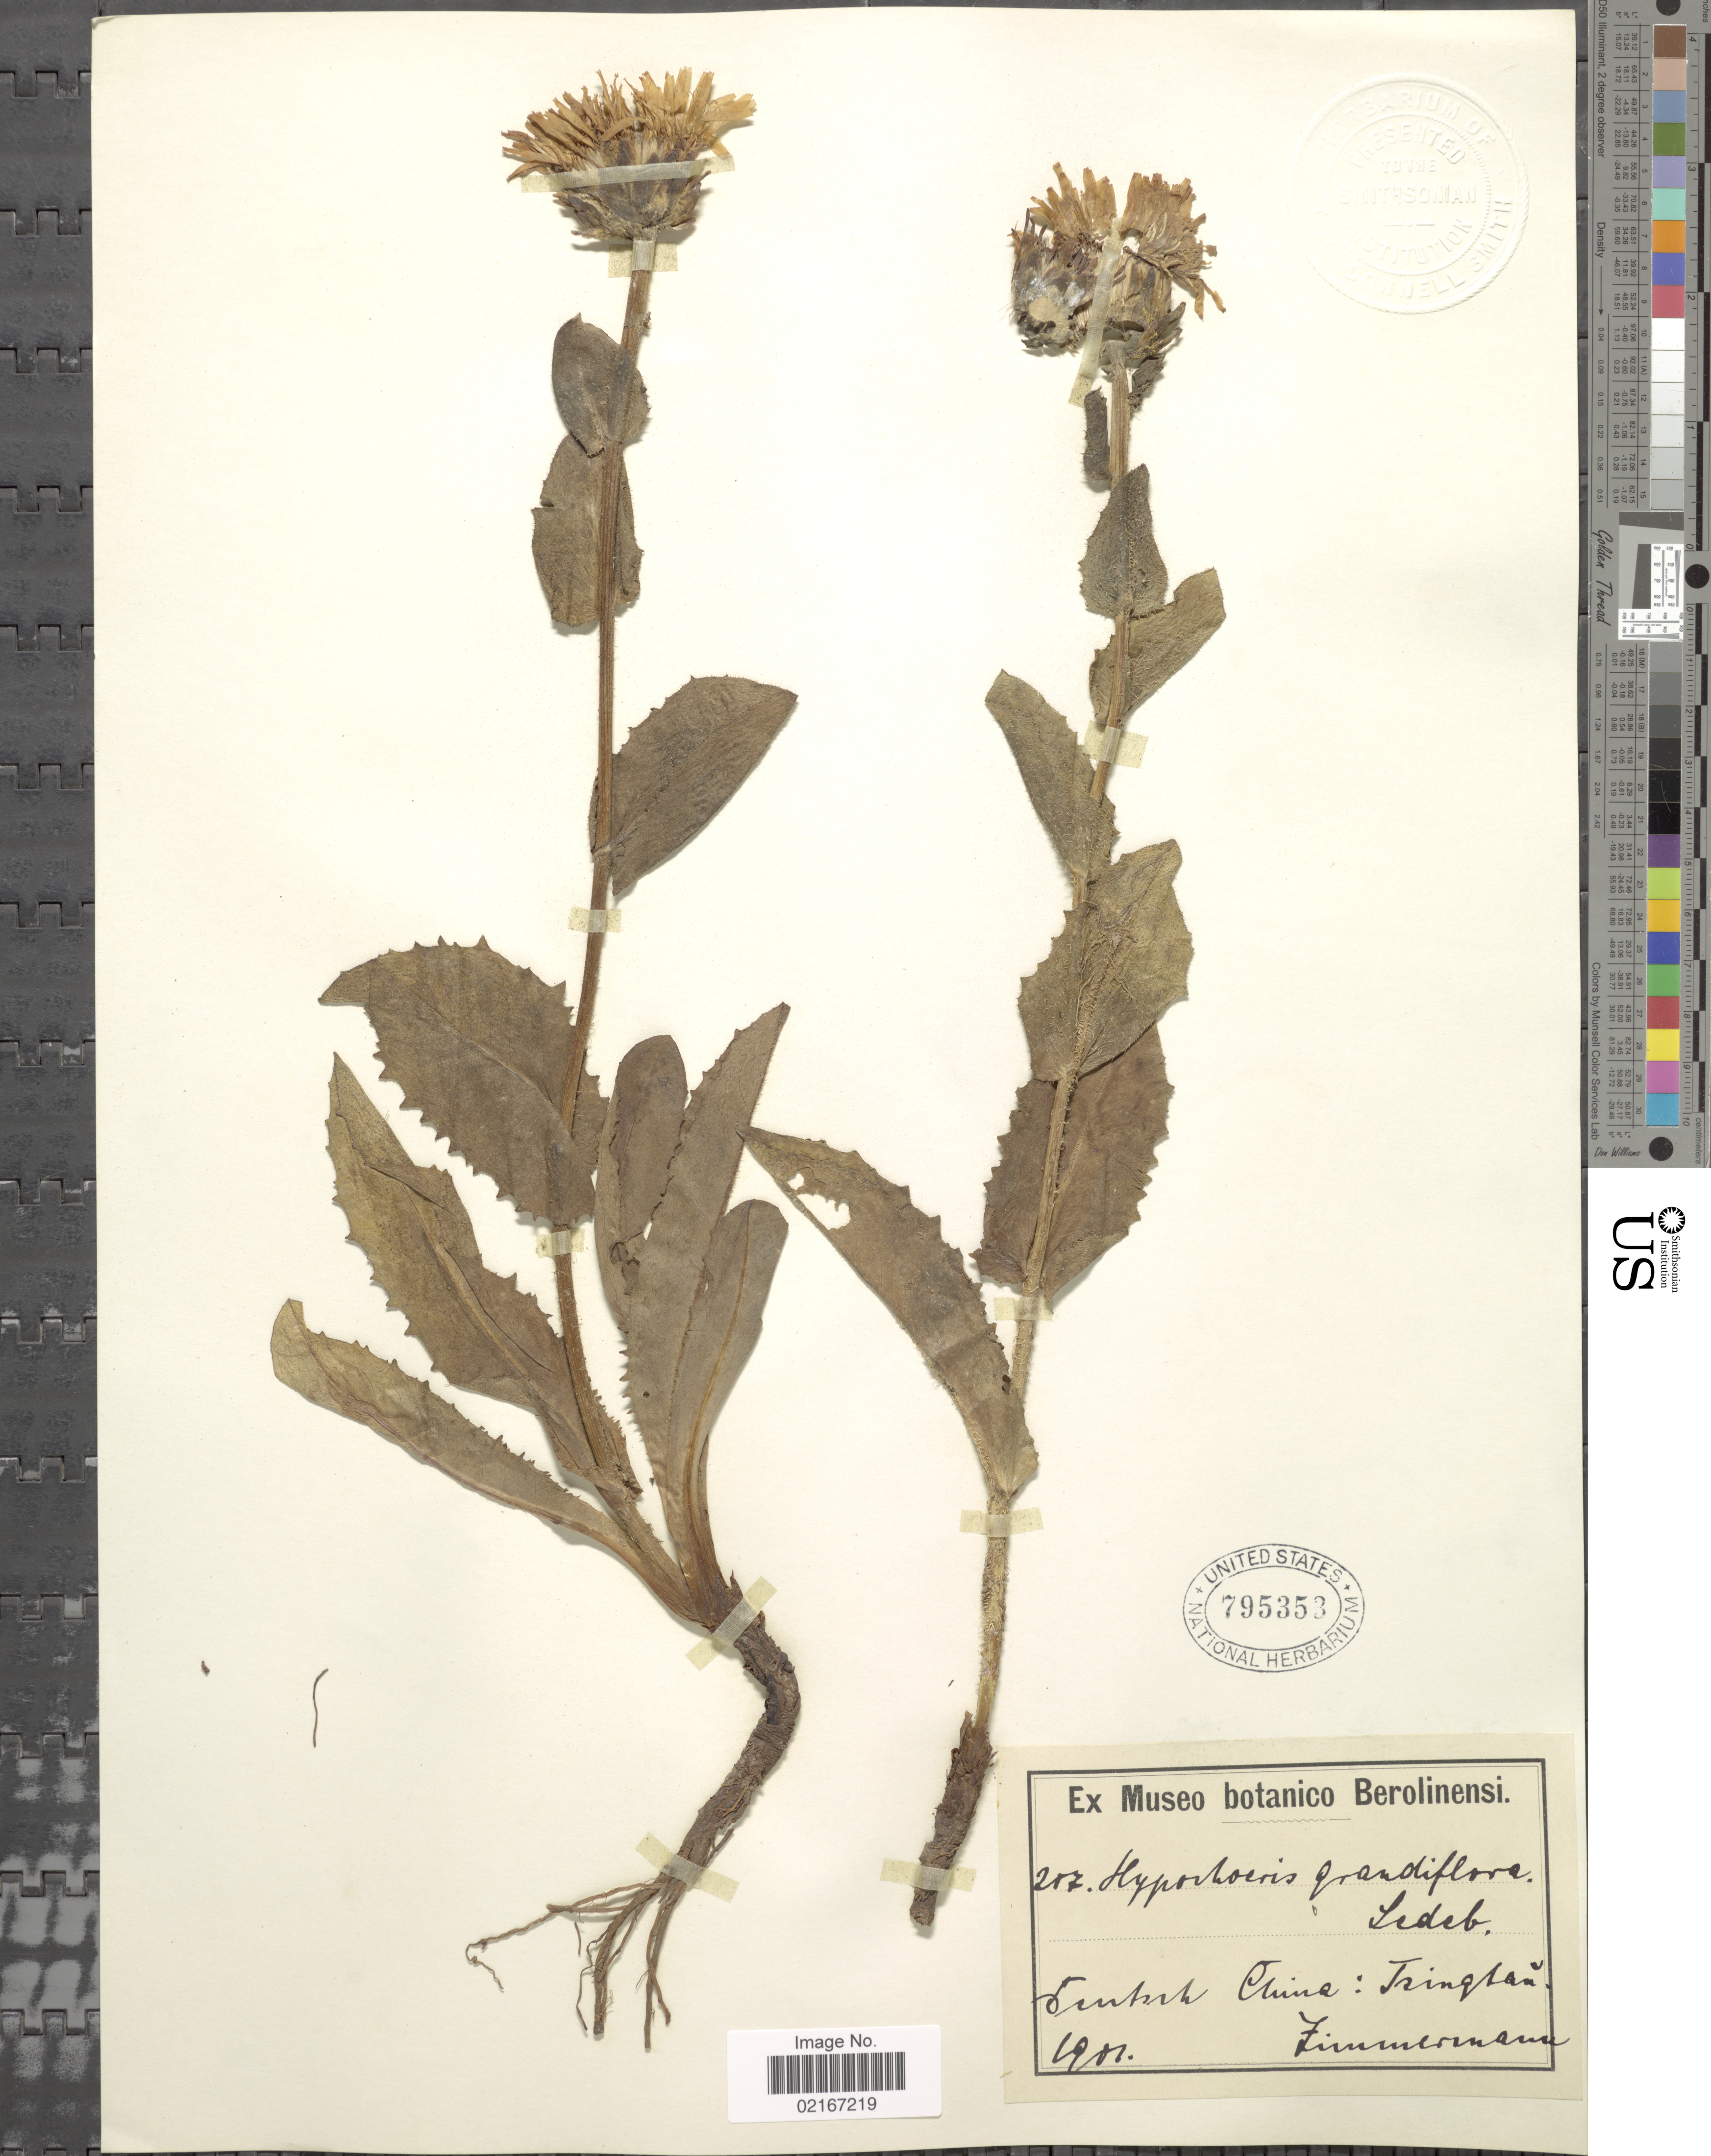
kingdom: Plantae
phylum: Tracheophyta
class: Magnoliopsida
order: Asterales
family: Asteraceae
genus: Hypochaeris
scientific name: Hypochaeris ciliata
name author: (Thunb.) Makino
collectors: -. Zimmermann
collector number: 207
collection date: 1901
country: China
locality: Central China, Tsingtao [interpreted]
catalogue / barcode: US 795353